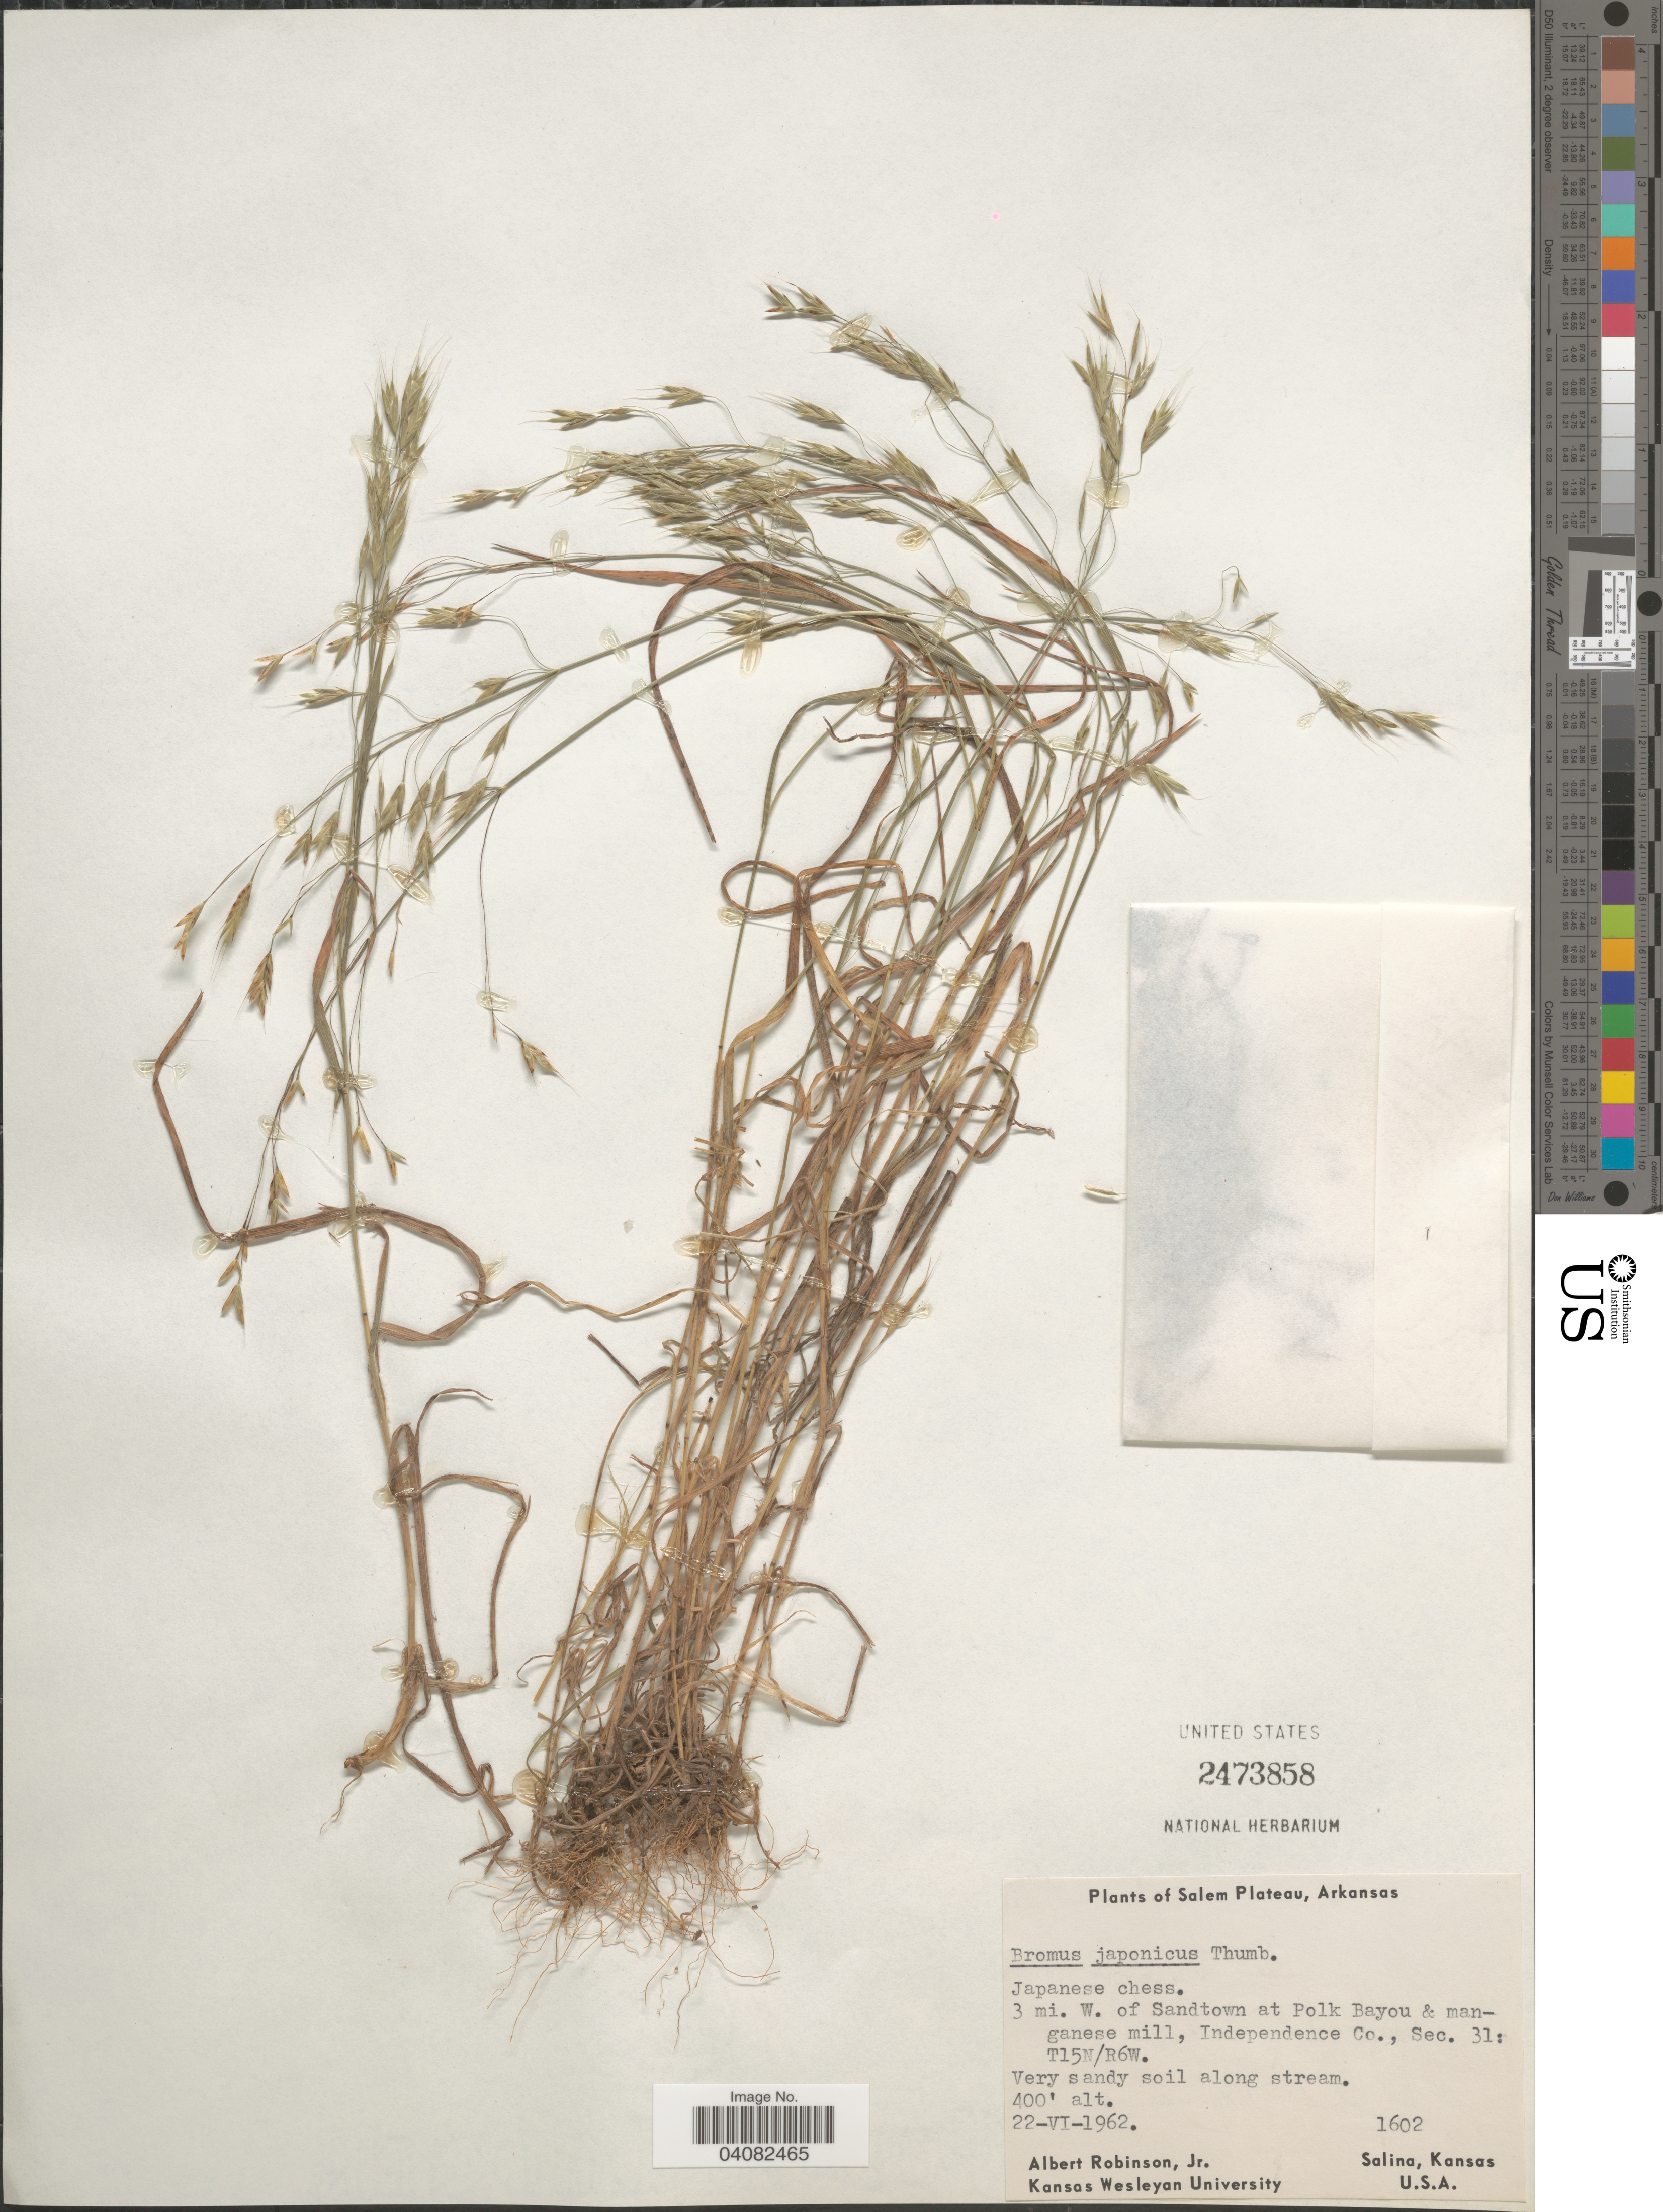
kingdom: Plantae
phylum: Tracheophyta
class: Liliopsida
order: Poales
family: Poaceae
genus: Bromus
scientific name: Bromus japonicus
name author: Houtt.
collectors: A. Robinson Jr.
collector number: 1602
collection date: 1962-06-22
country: United States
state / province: Arkansas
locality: Salem Plateau. Japanese chess. 3 mi. W. of Sandtown at Polk Bayou & manganese mill, Independence Co., Sec. 31: T15N/R6W.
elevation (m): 122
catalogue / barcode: US 2473858